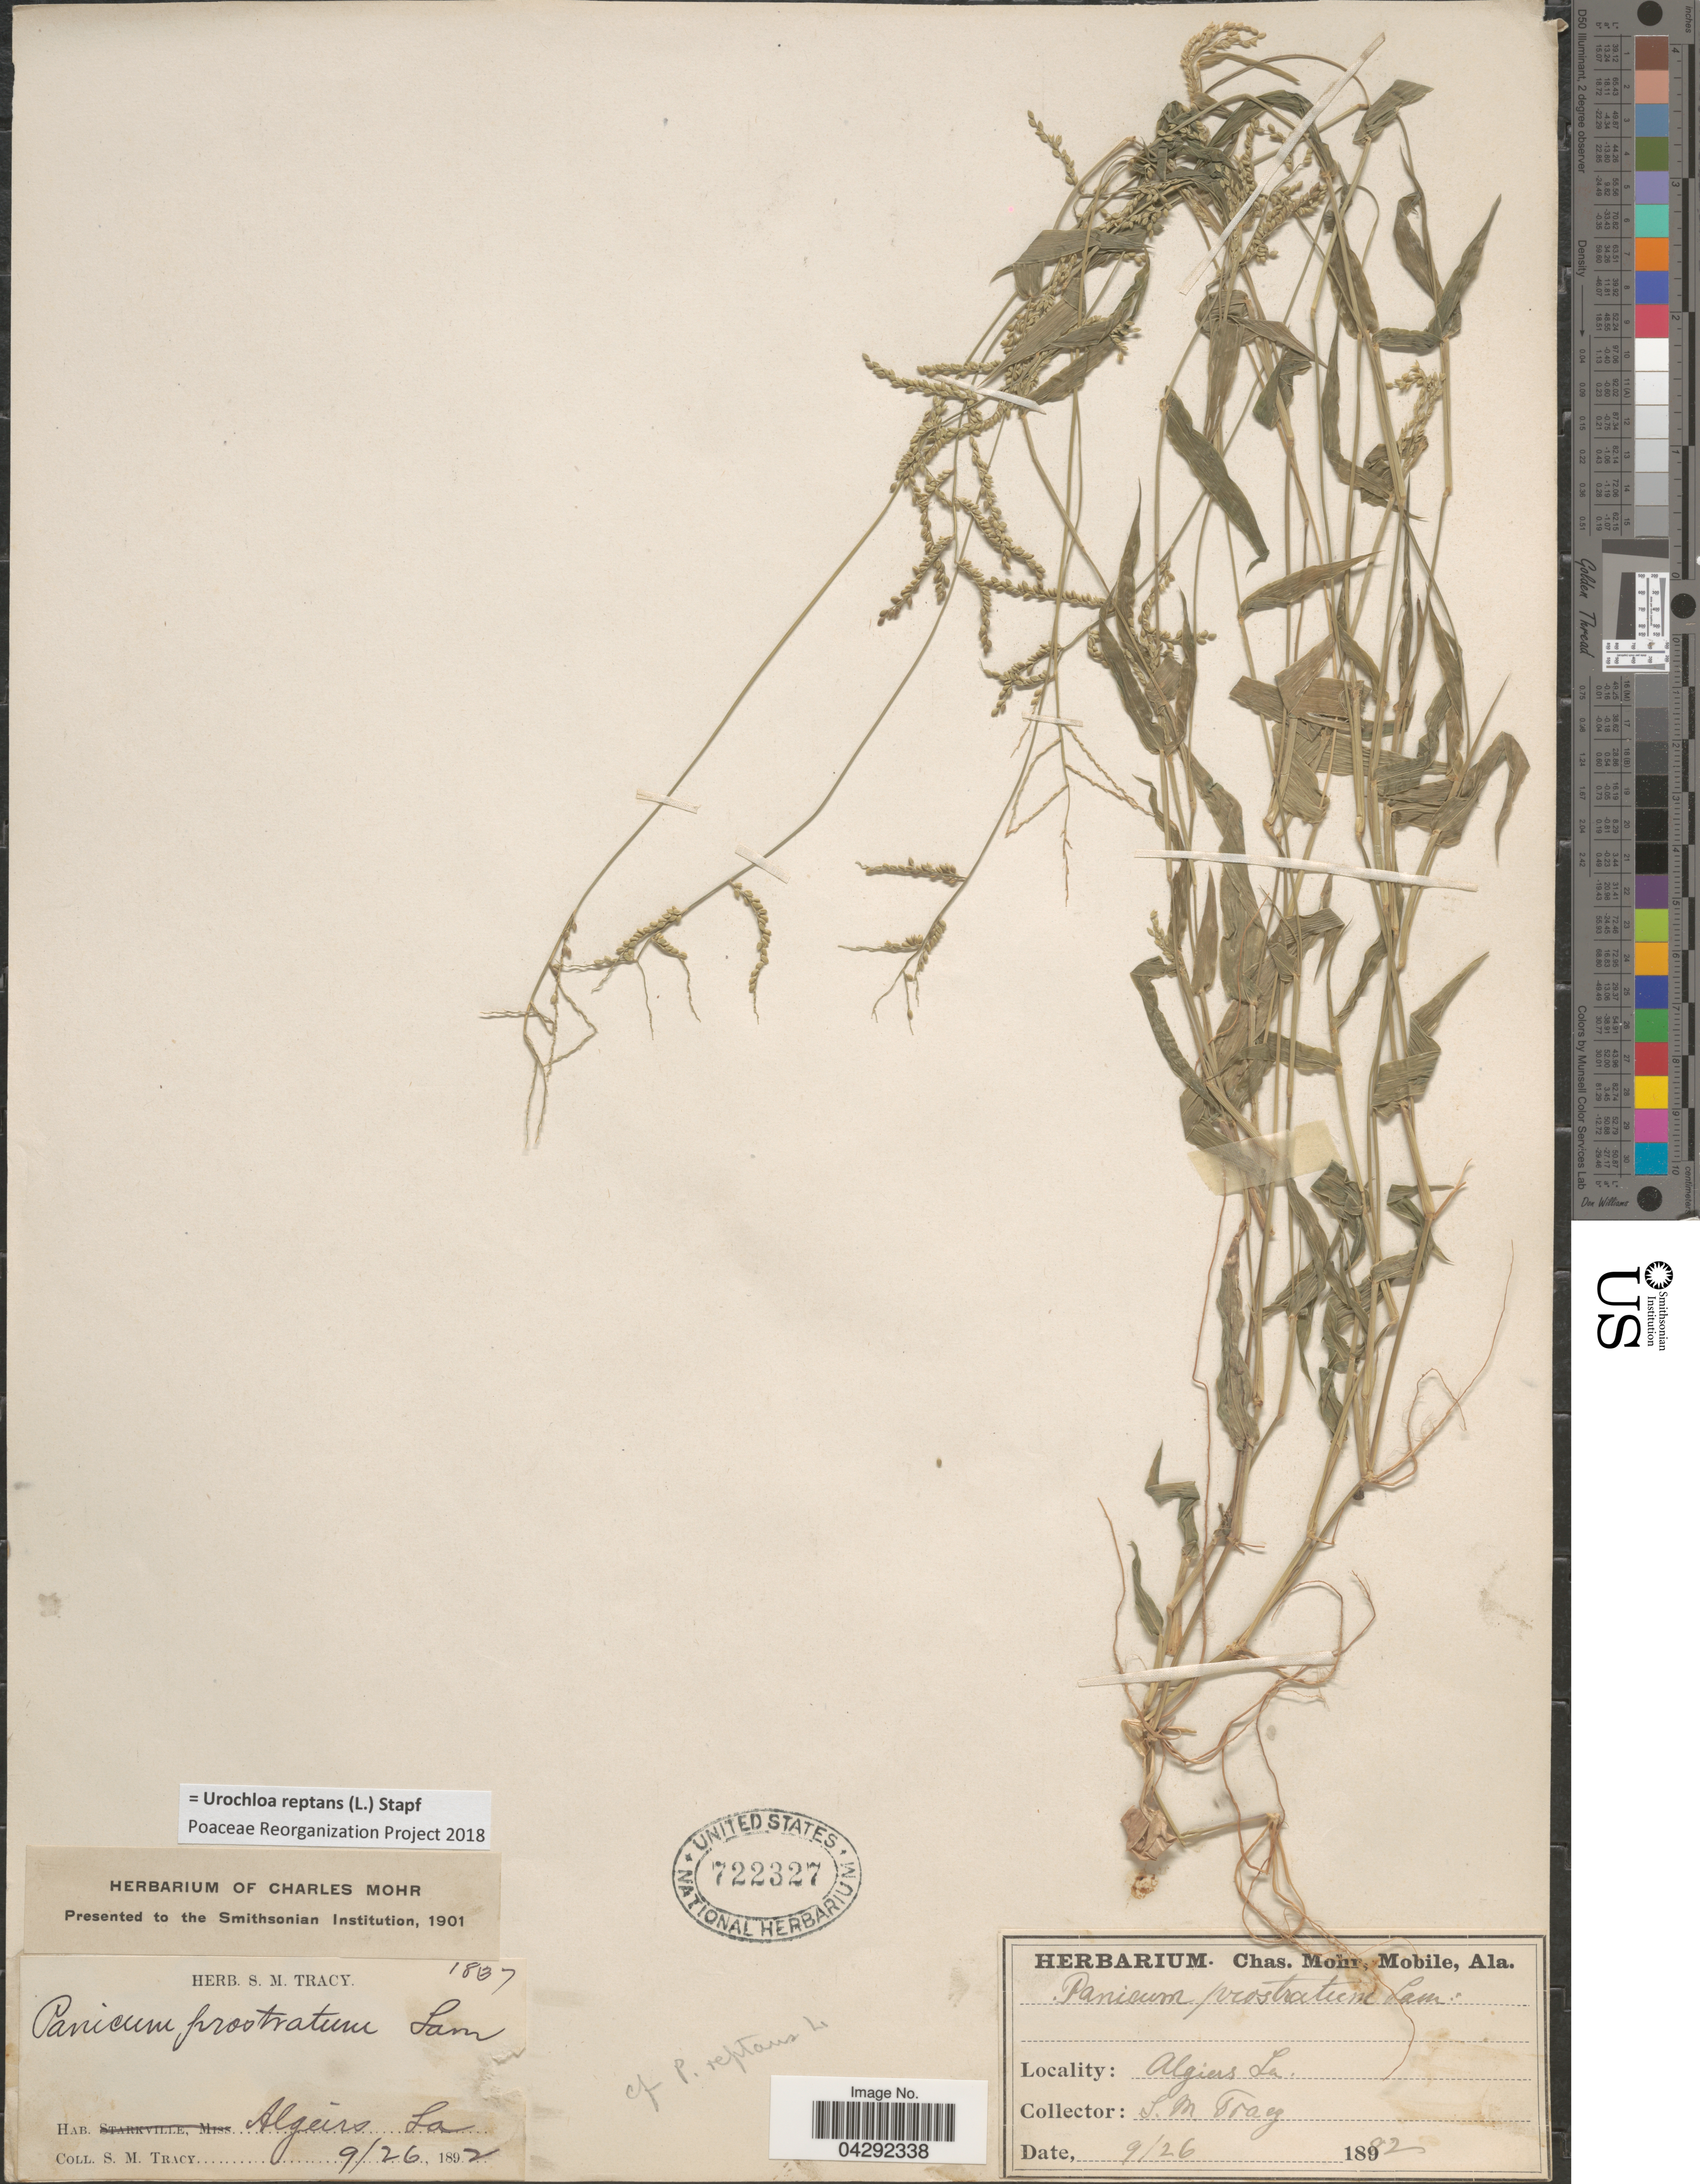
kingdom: Plantae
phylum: Tracheophyta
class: Liliopsida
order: Poales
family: Poaceae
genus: Urochloa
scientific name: Urochloa reptans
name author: (L.) Stapf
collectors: S. M. Tracy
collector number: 1837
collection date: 1892-09-26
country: United States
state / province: Louisiana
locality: Algiers.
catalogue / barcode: US 722327